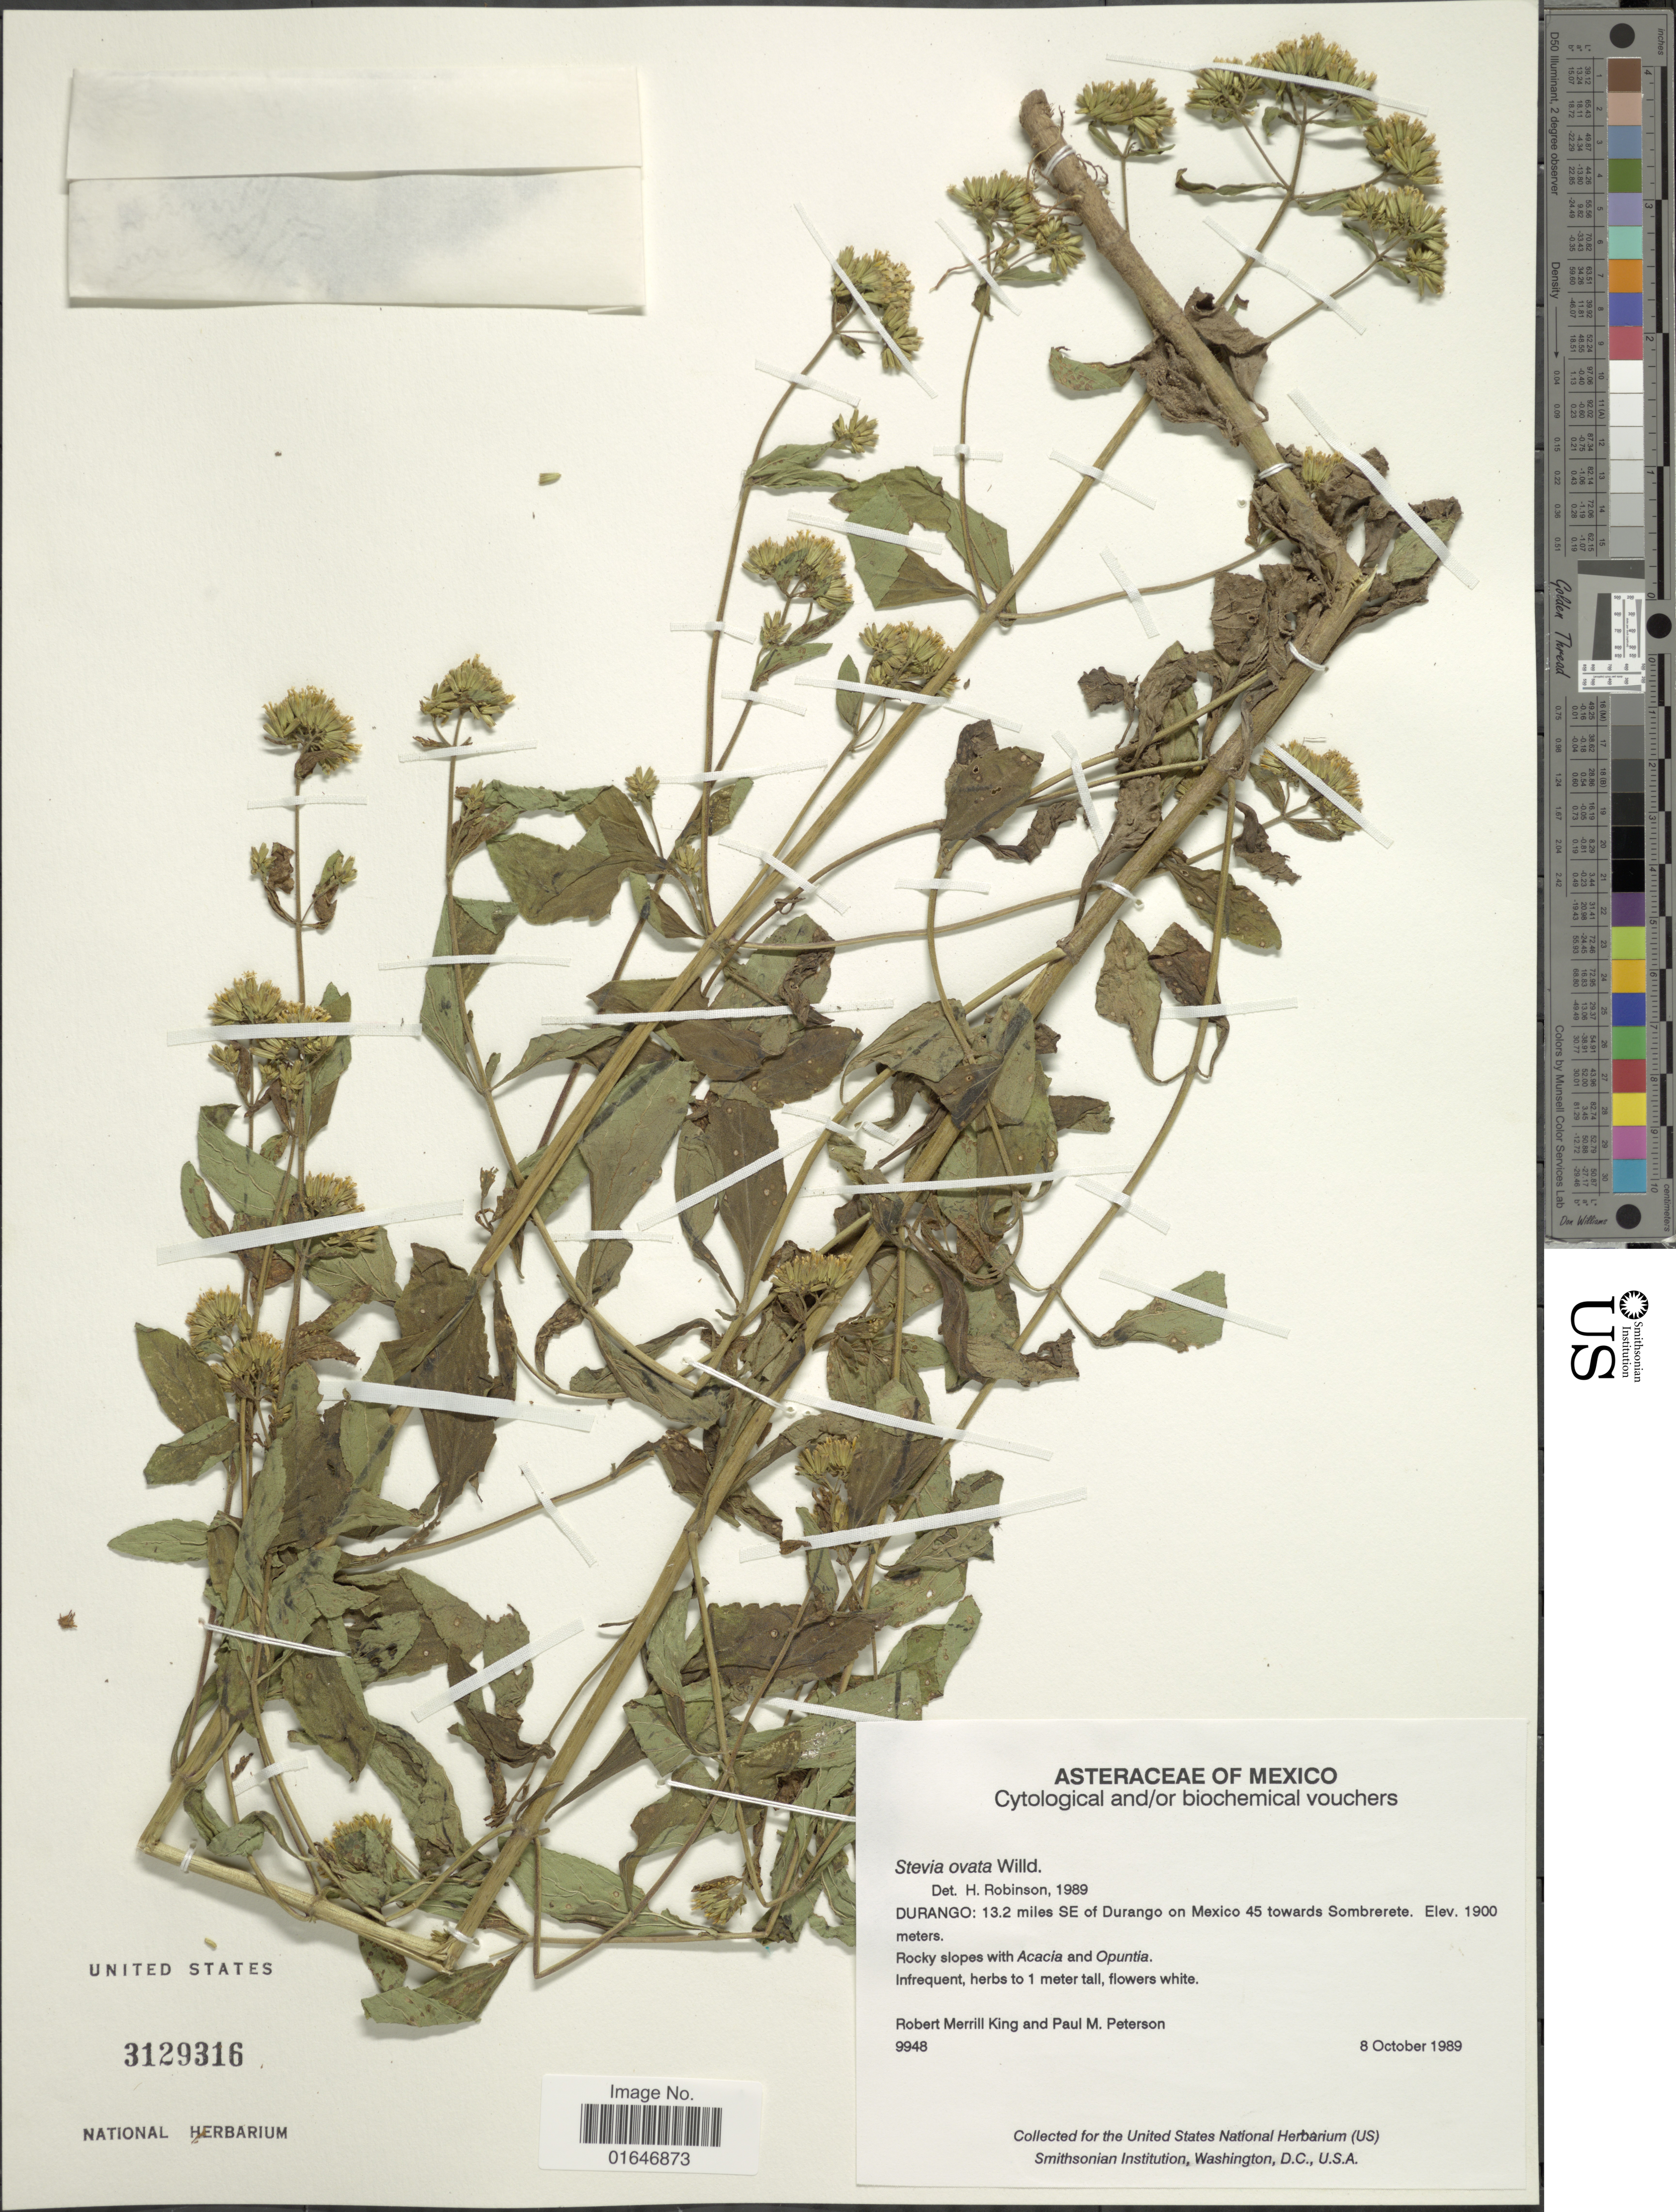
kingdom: Plantae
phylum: Tracheophyta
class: Magnoliopsida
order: Asterales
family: Asteraceae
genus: Stevia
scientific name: Stevia ovata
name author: Willd.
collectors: R. M. King & P. M. Peterson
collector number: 9948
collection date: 1989-10-08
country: Mexico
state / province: Durango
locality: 13.2 miles SE of Durango on Mexico 45 towards Sombrerete.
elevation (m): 1900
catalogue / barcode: US 3129316